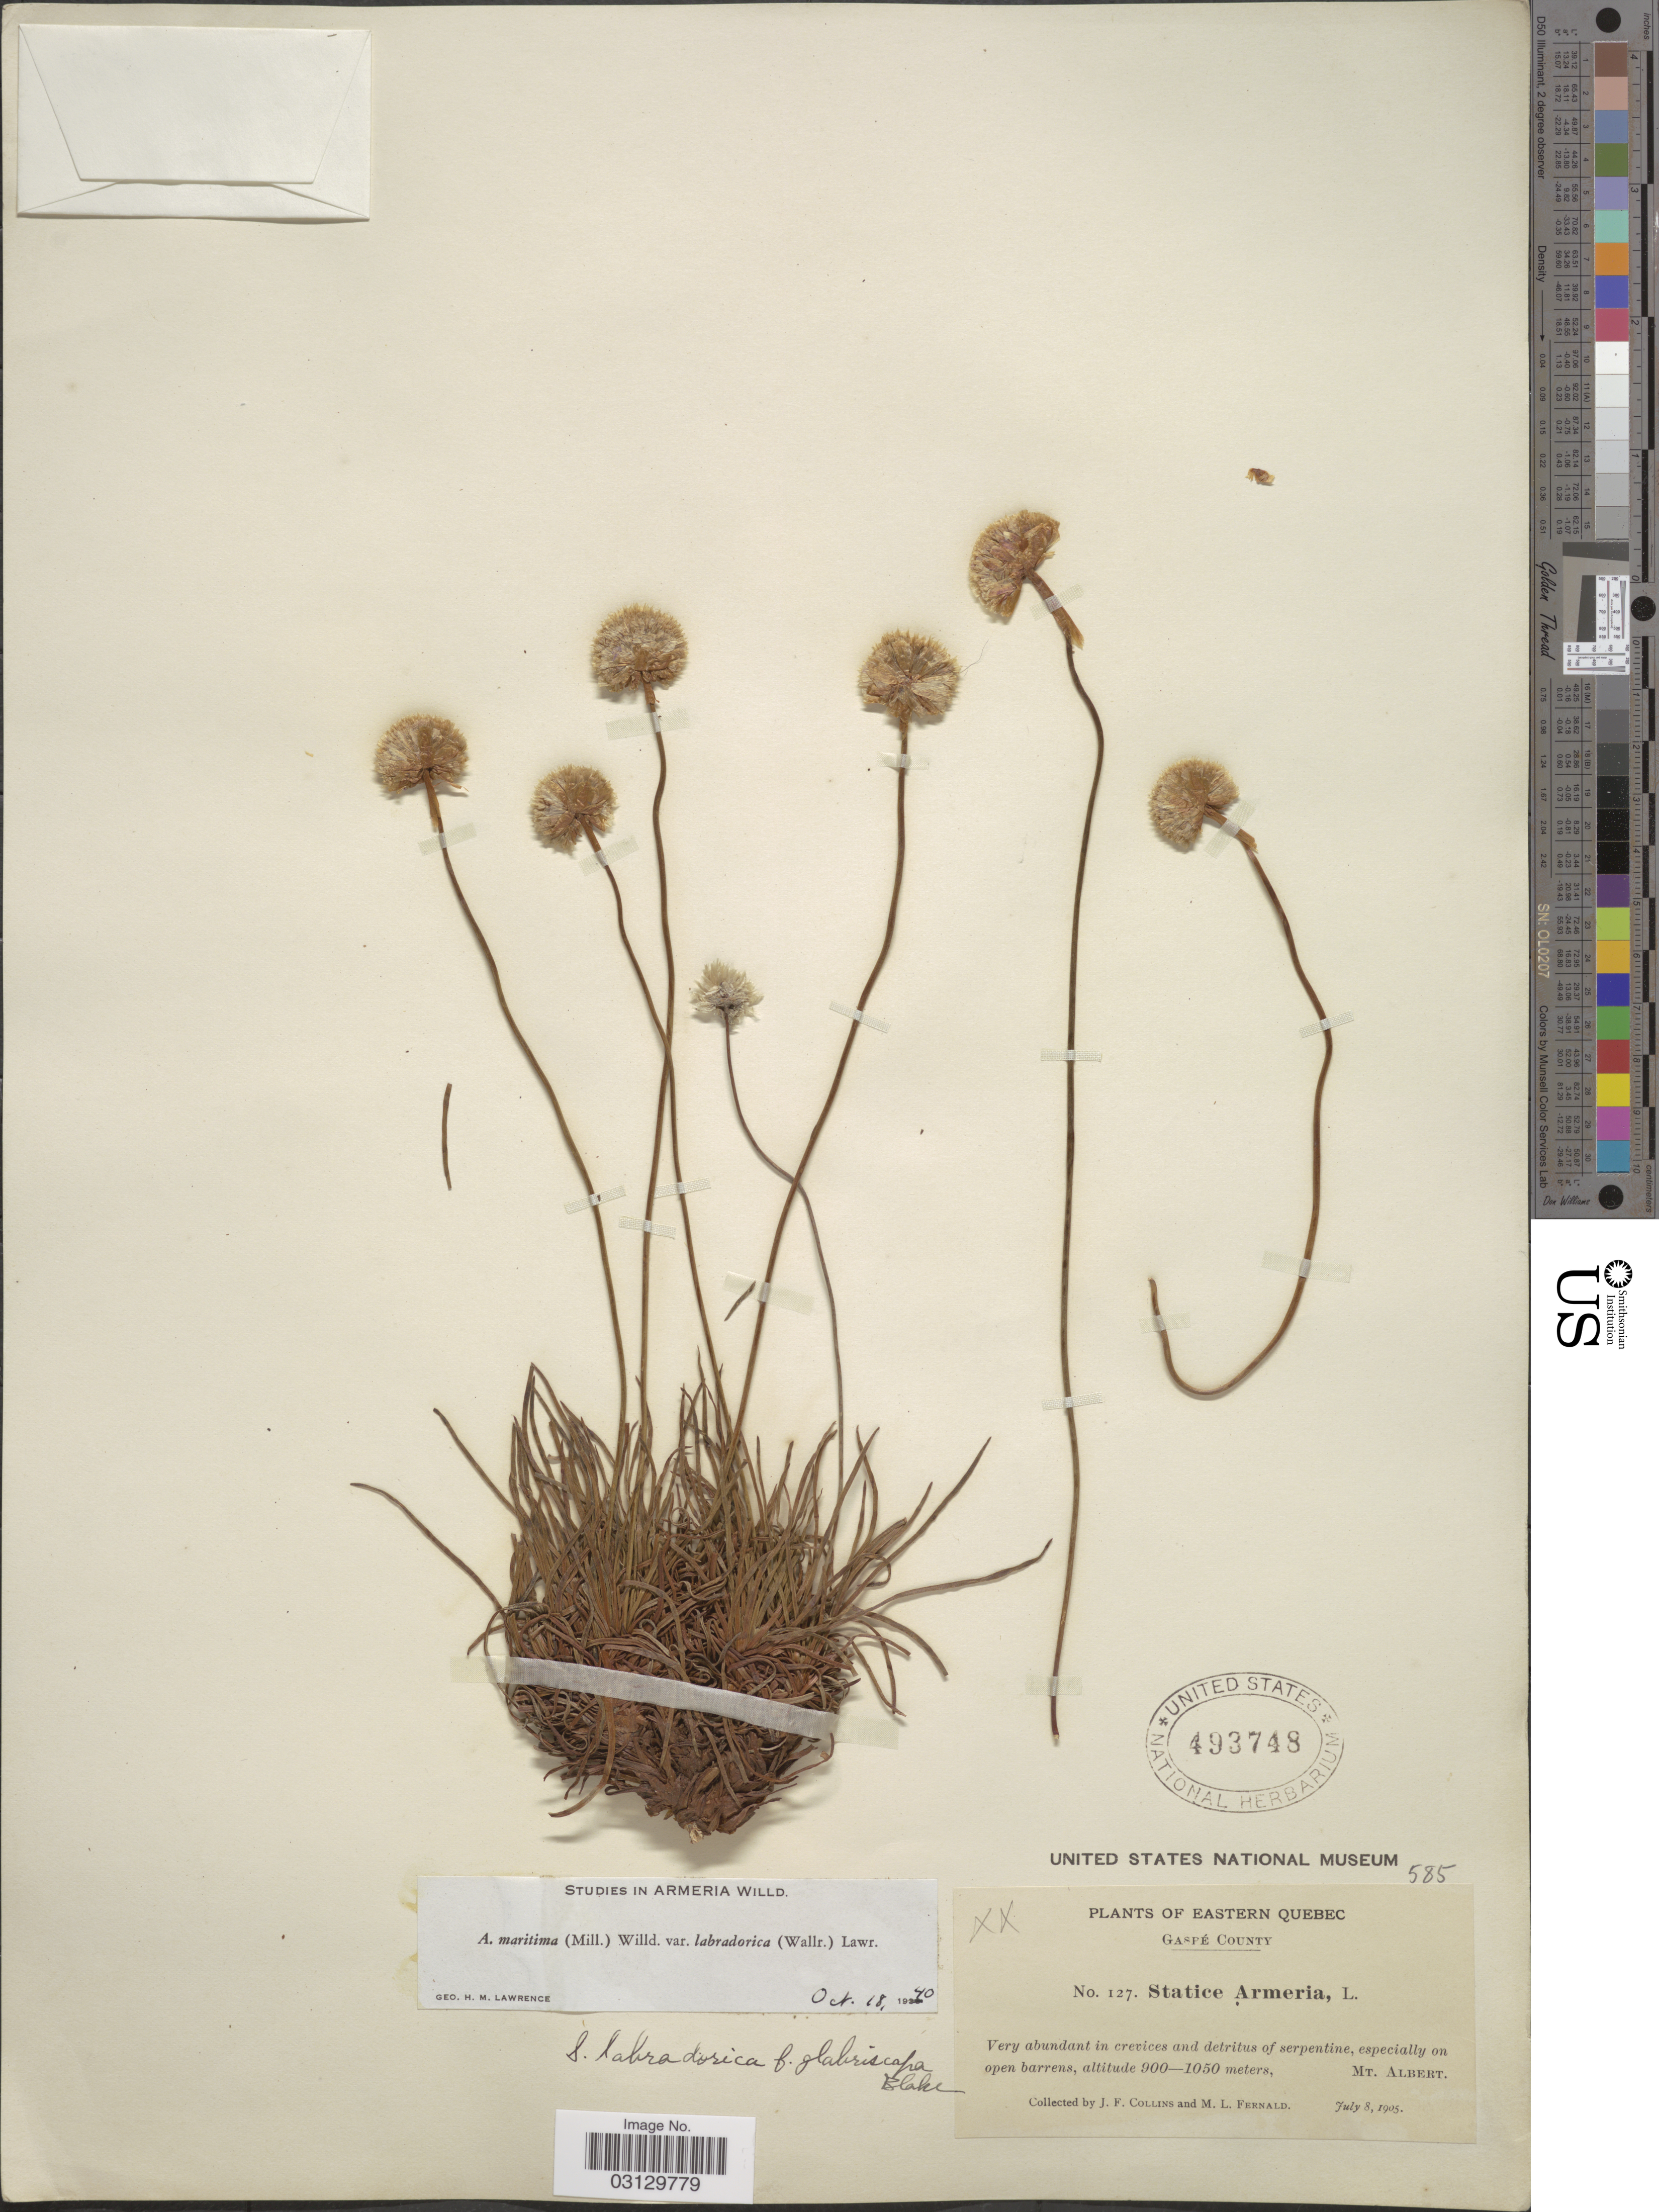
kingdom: Plantae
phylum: Tracheophyta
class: Magnoliopsida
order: Caryophyllales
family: Plumbaginaceae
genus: Armeria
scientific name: Armeria maritima subsp. sibirica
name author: (Turcz. ex Boiss.) Nyman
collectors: J. Collins & M. L. Fernald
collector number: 127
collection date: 1905-07-08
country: Canada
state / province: Quebec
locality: Eastern Quebec. Gaspé County. Mt. Albert.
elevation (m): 900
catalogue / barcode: US 493748